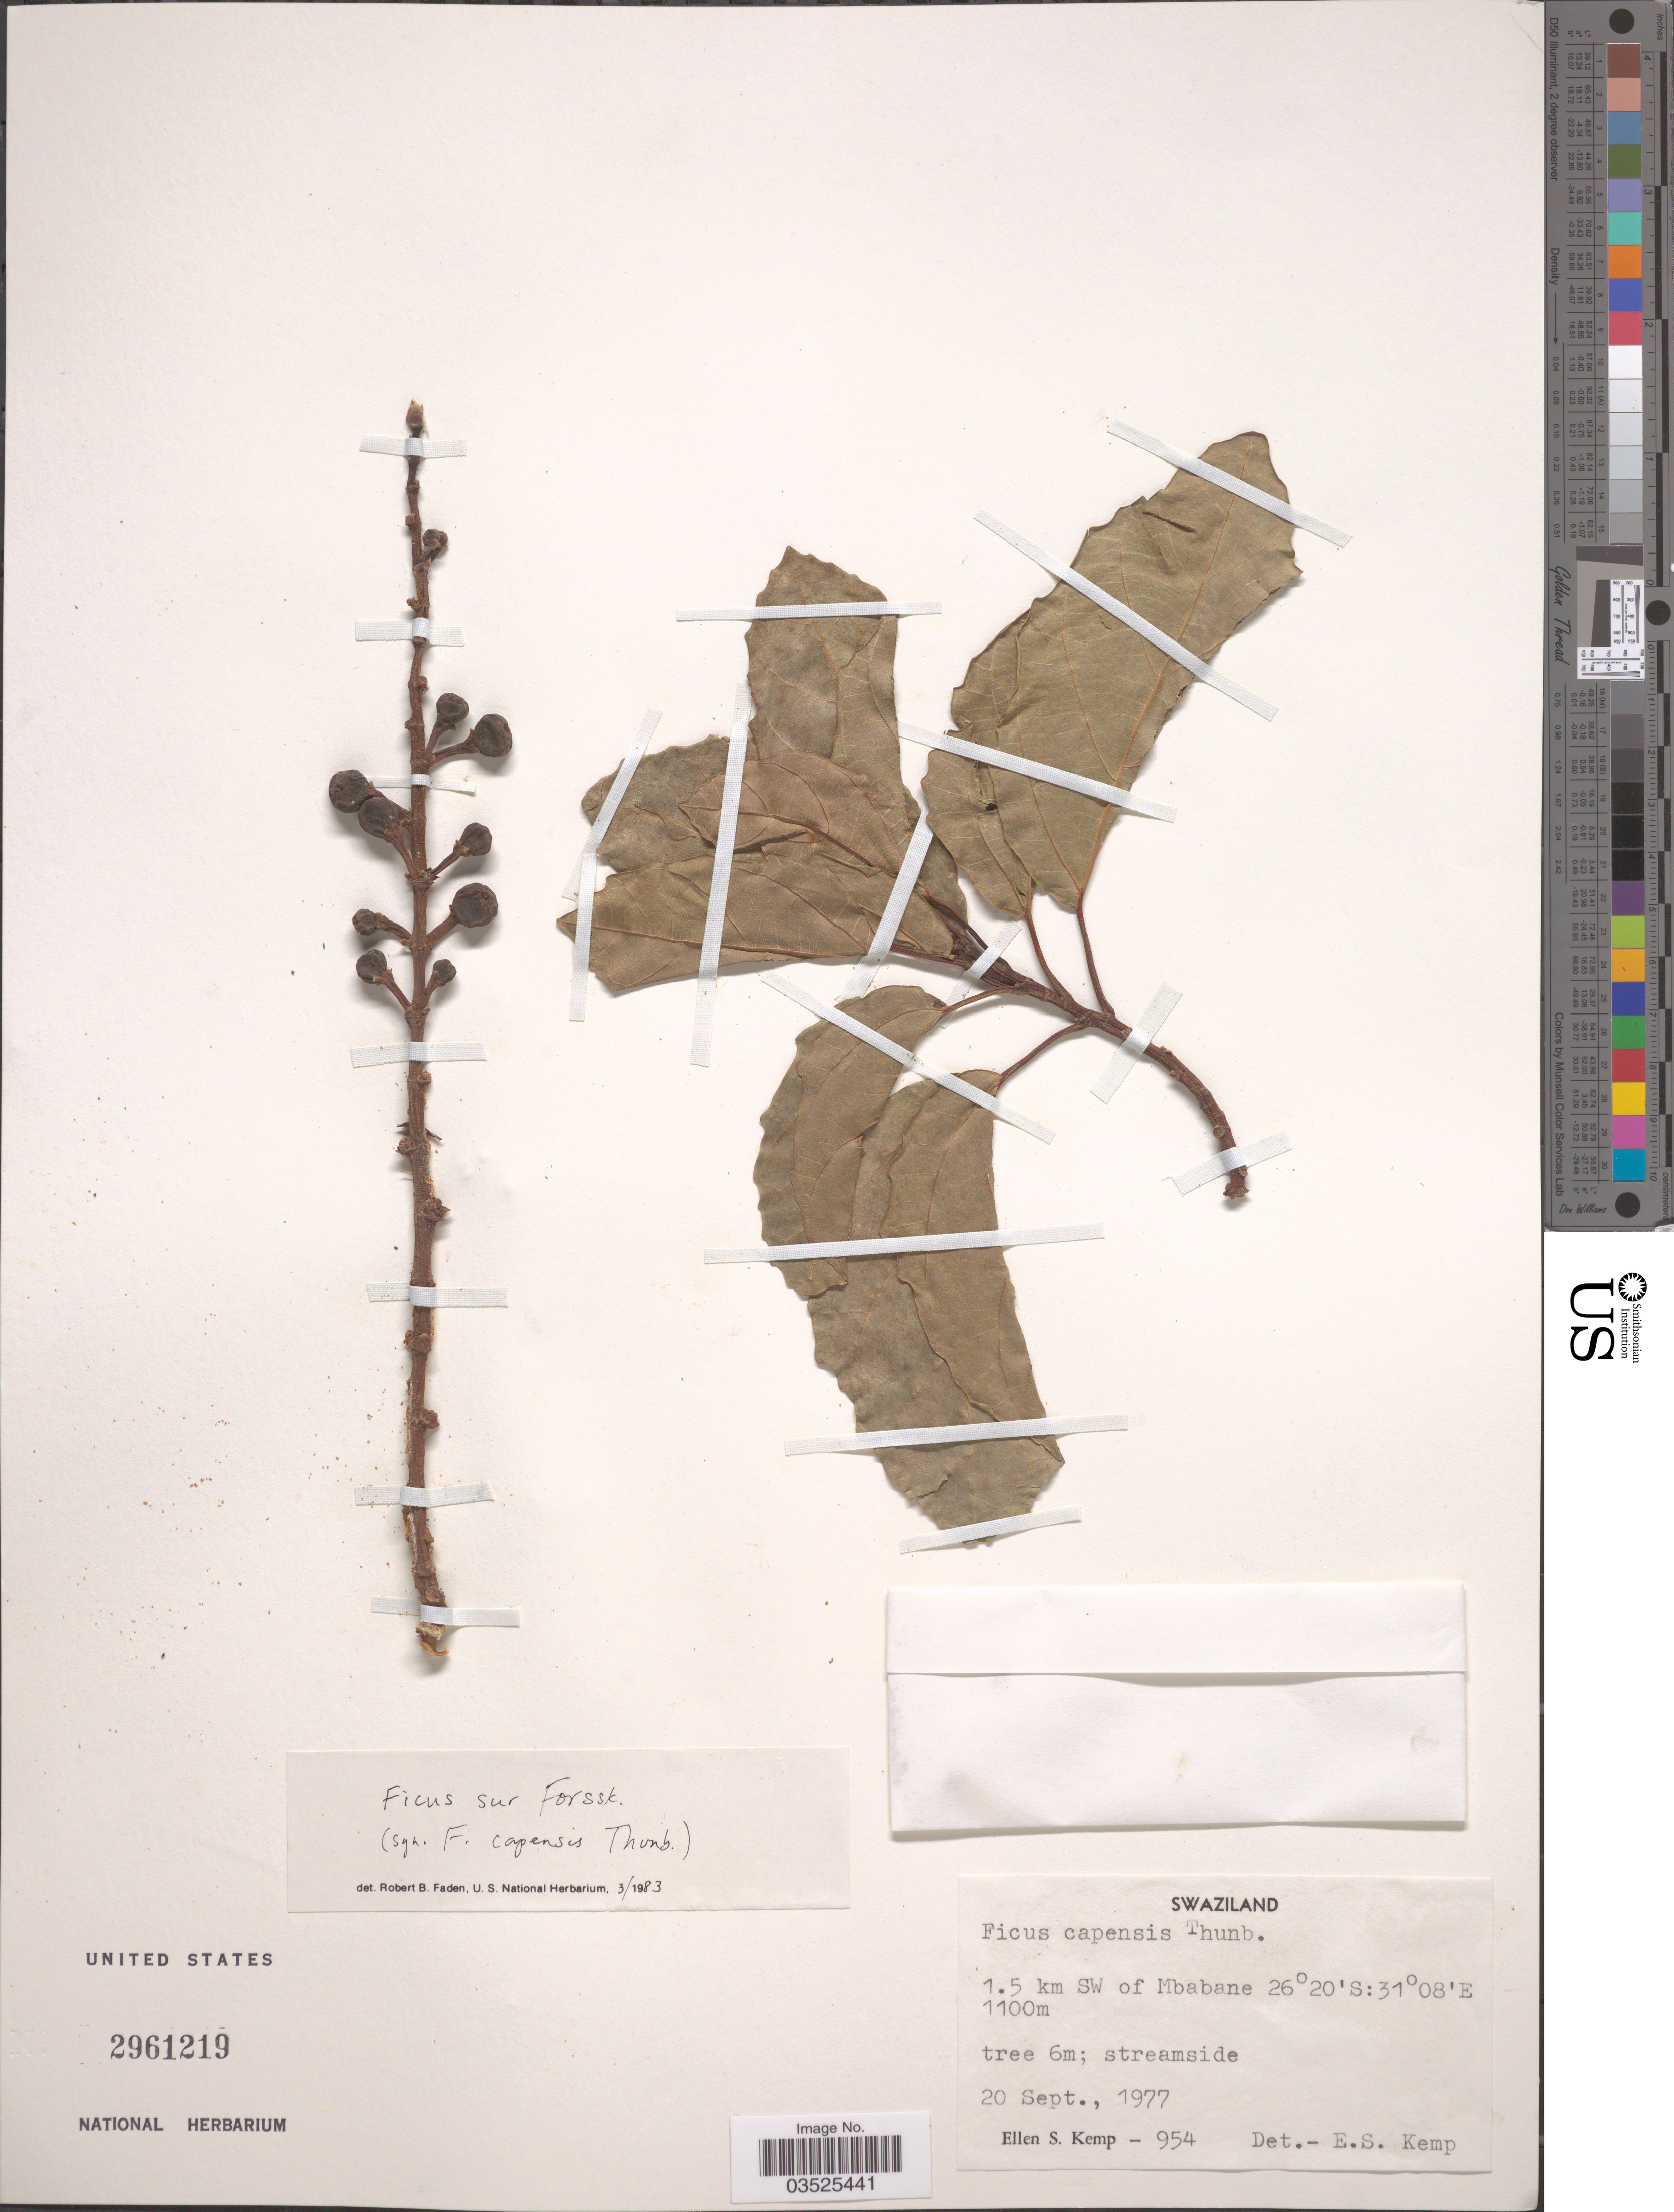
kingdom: Plantae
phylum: Tracheophyta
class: Magnoliopsida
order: Rosales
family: Moraceae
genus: Ficus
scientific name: Ficus sur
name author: Forssk.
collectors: E. S. Kemp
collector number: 954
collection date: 1977-09-20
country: Eswatini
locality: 1.5 km SW of Mbabane.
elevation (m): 1100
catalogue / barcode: US 2961219